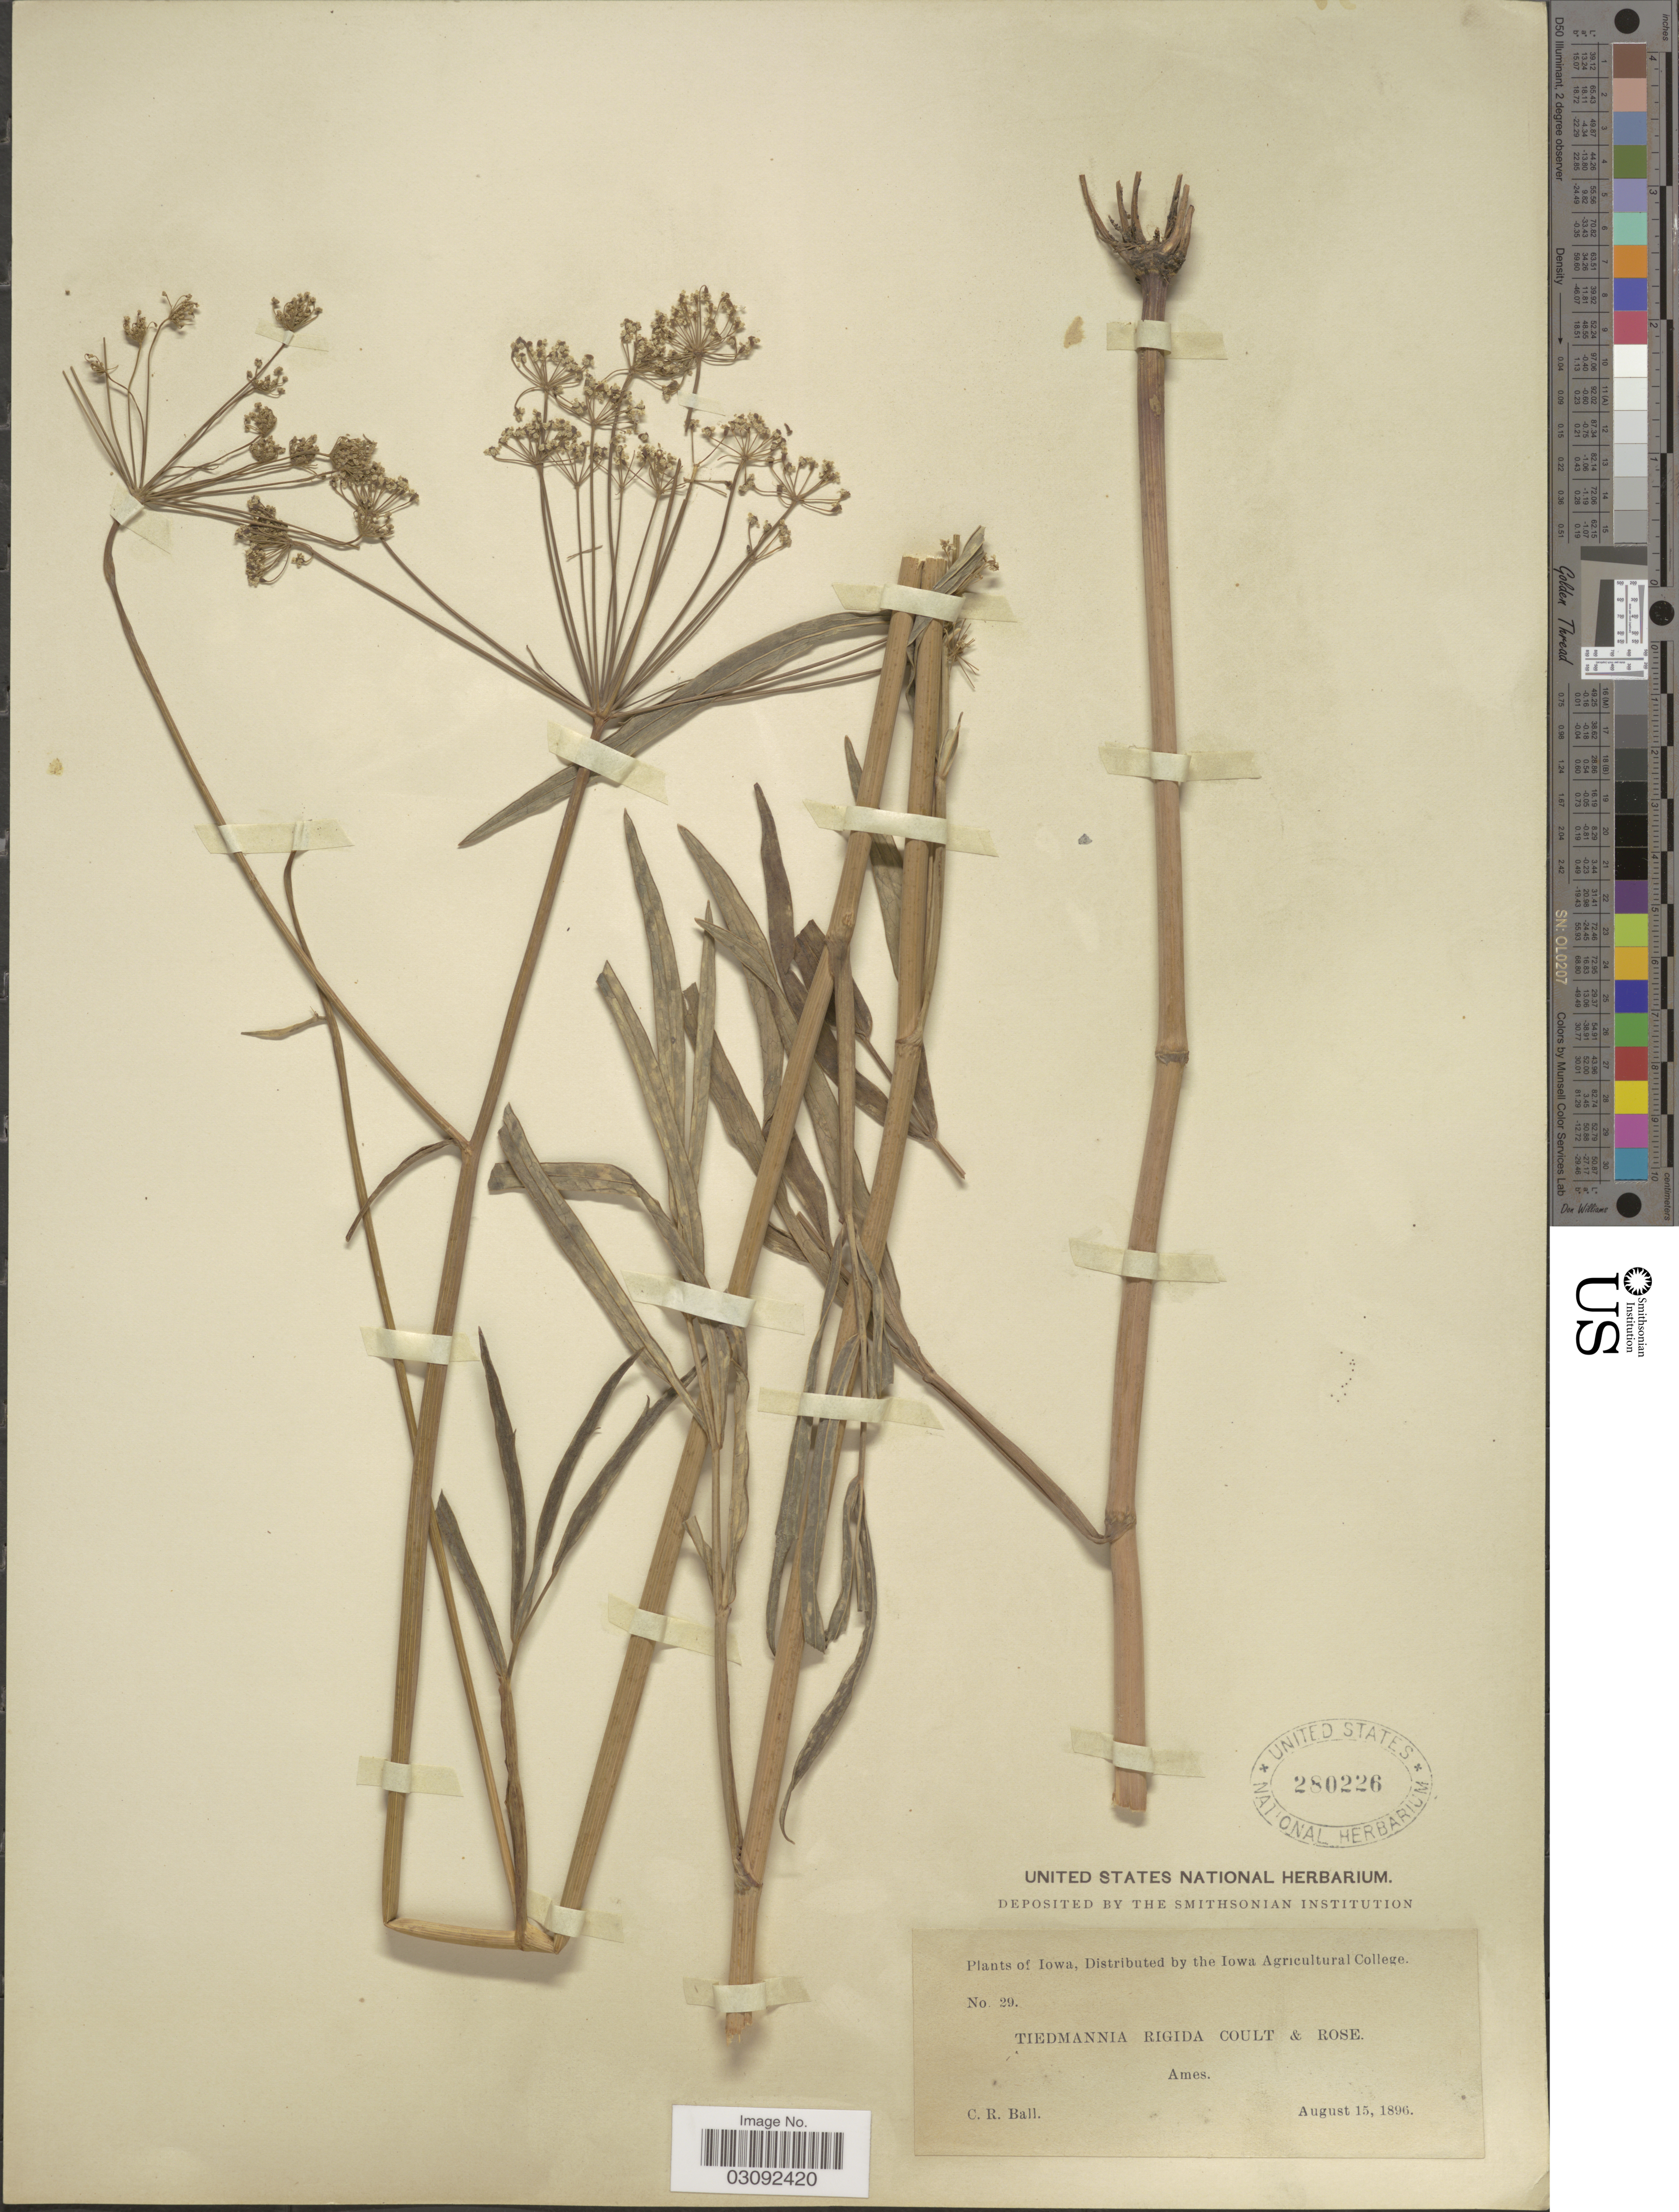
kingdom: Plantae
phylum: Tracheophyta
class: Magnoliopsida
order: Apiales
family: Apiaceae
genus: Oxypolis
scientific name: Oxypolis rigidior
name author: (L.) Raf.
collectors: C. R. Ball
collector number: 29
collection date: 1896-08-15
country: United States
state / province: Iowa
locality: Ames.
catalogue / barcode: US 280226